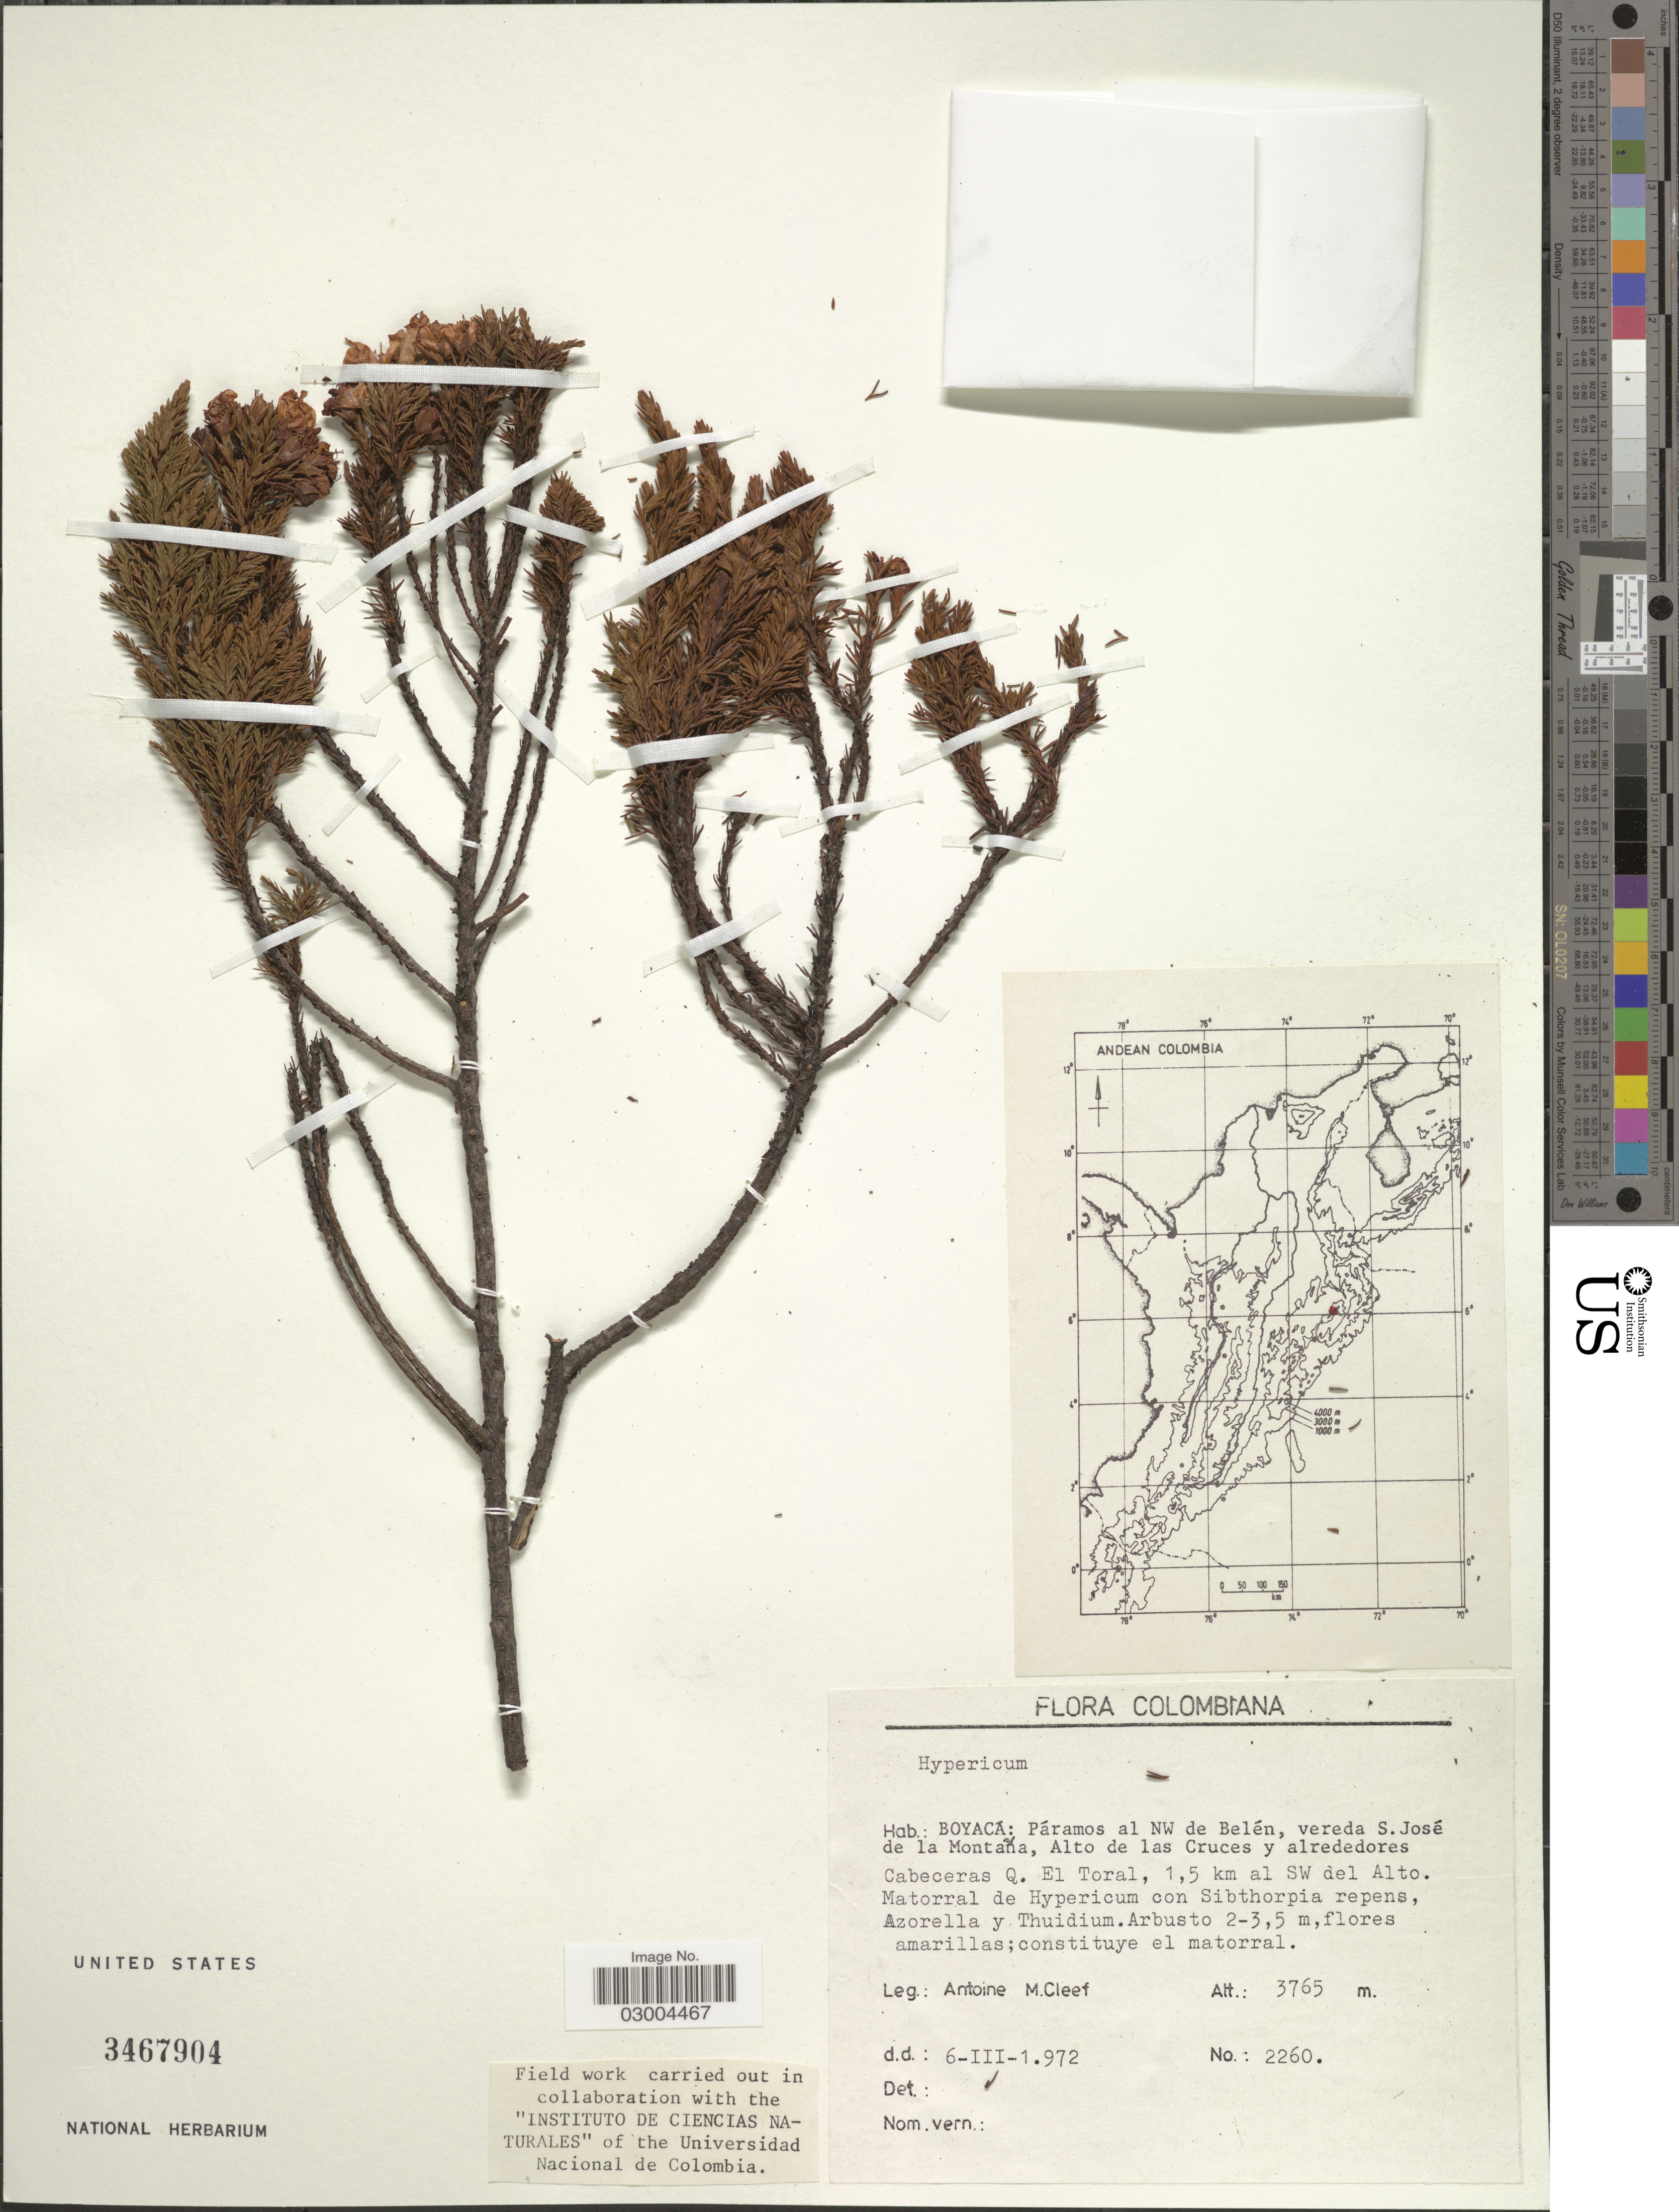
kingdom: Plantae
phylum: Tracheophyta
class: Magnoliopsida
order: Malpighiales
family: Hypericaceae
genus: Hypericum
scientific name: Hypericum sp.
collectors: A. M. Cleef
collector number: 2260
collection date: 1972-03-06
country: Colombia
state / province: Boyacá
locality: Páramos al NW de Belén, vereda S. José de la Montaña, Alto de las Cruces y alrededores Cabeceras Q. El Toral, 1.5 km al SW del Alto.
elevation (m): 3765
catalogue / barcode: US 3467904